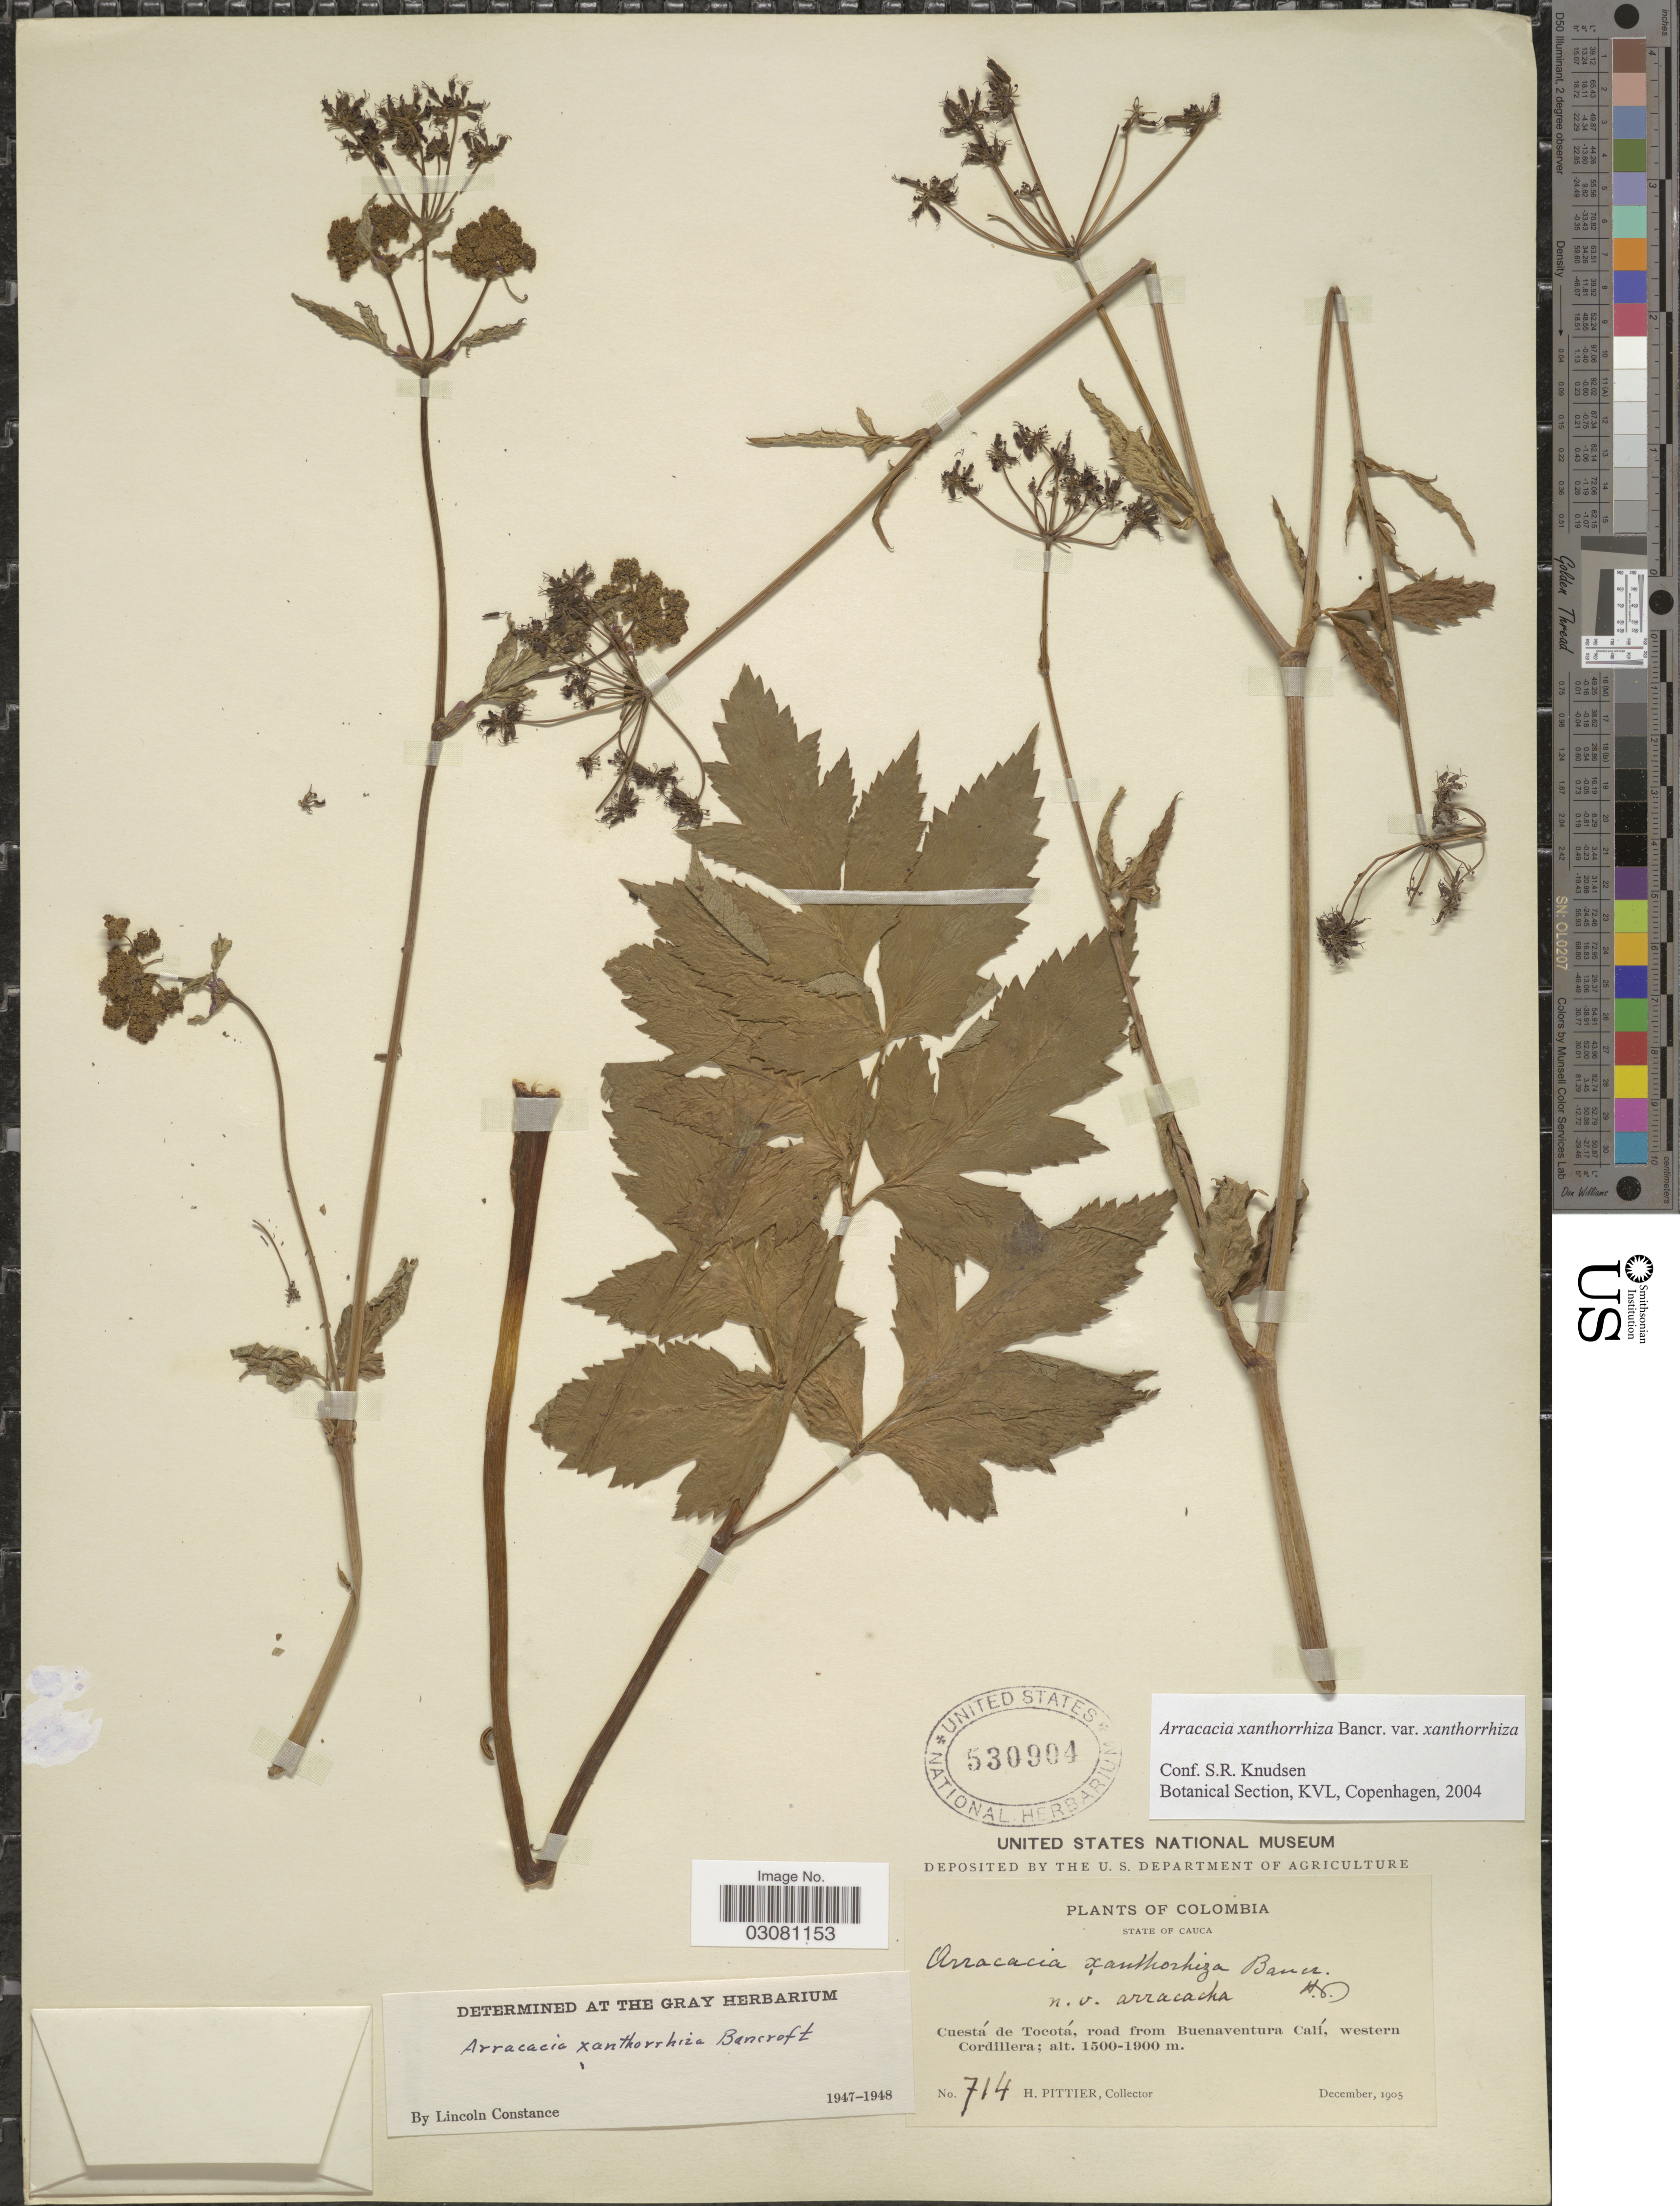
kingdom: Plantae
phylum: Tracheophyta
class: Magnoliopsida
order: Apiales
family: Apiaceae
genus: Arracacia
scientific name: Arracacia xanthorrhiza var. xanthorrhiza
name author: Bancr.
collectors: H. F. Pittier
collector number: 714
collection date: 1905-12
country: Colombia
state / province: Cauca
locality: Cuestá de Tocotá, road from Buenaventura Calí, western Cordillera.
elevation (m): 1500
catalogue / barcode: US 530904